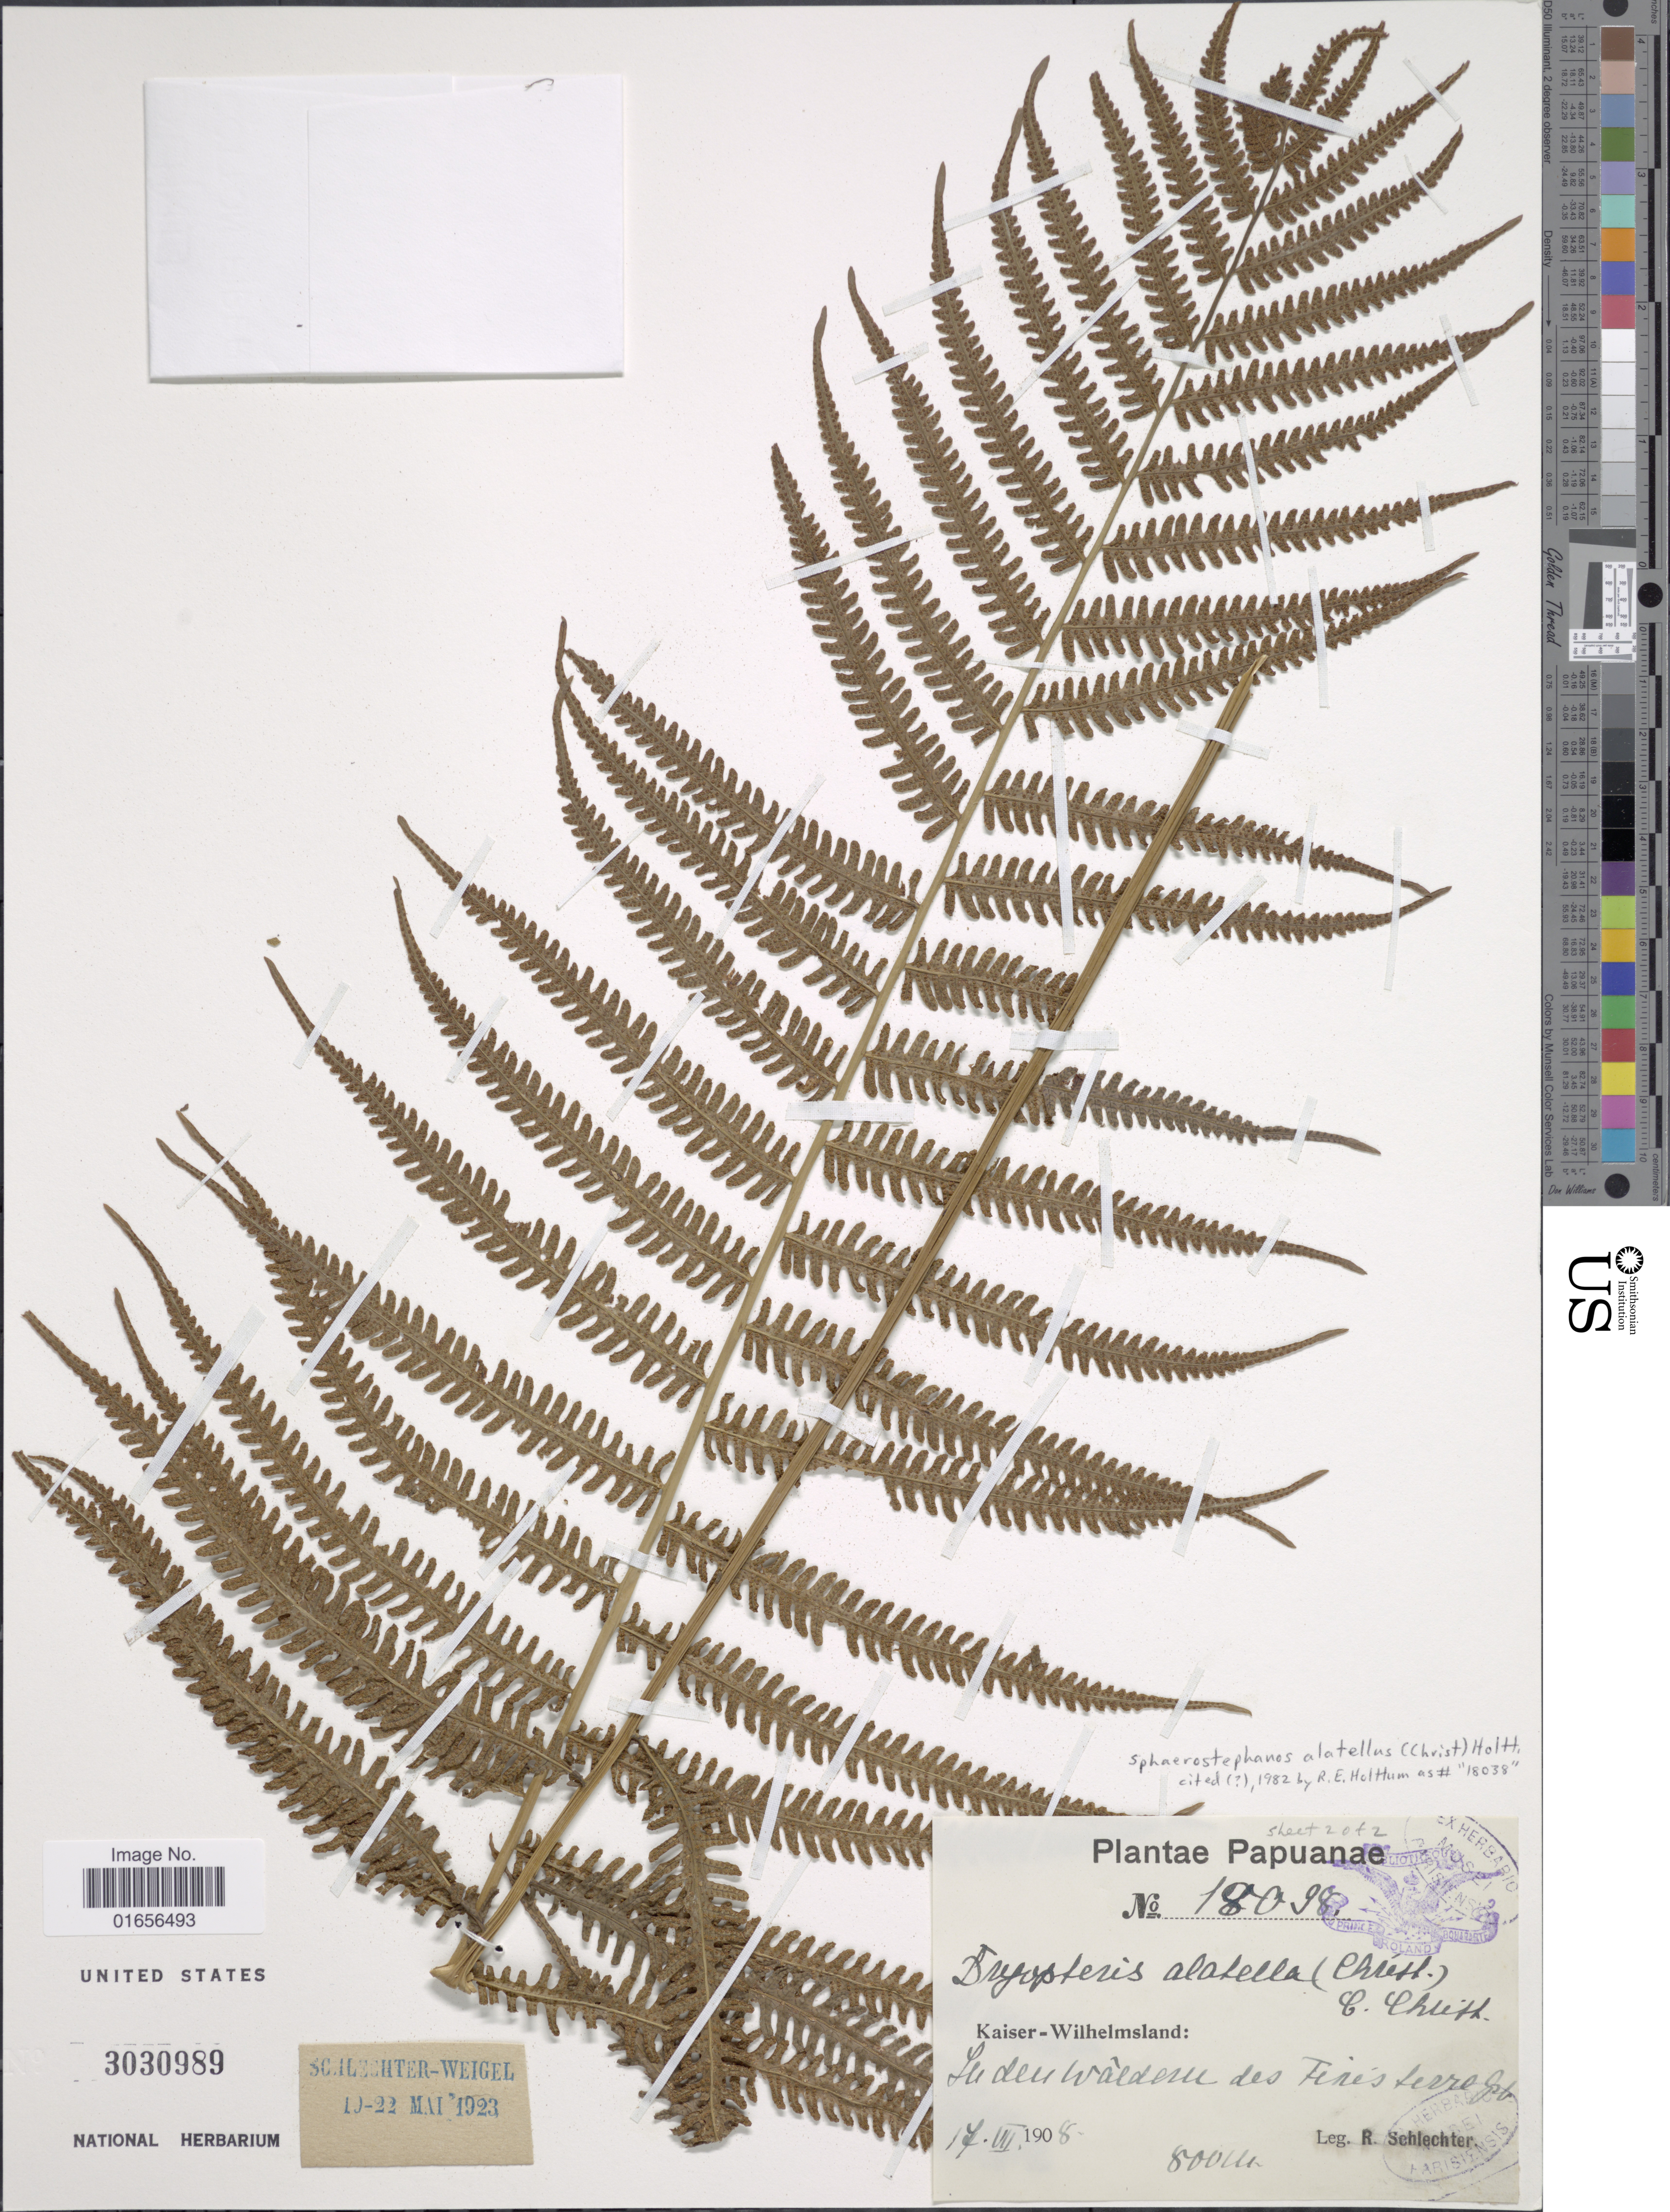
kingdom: Plantae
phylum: Tracheophyta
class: Polypodiopsida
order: Polypodiales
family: Thelypteridaceae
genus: Amphineuron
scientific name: Amphineuron attenuatum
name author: (Kunze) Holttum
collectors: F. R. R. Schlechter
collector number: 18098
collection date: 1908-07-17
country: Papua New Guinea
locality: Papuanae, Kaiser-Wilhelmsland, In den Wäldern des Finisterre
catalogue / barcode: US 3030989